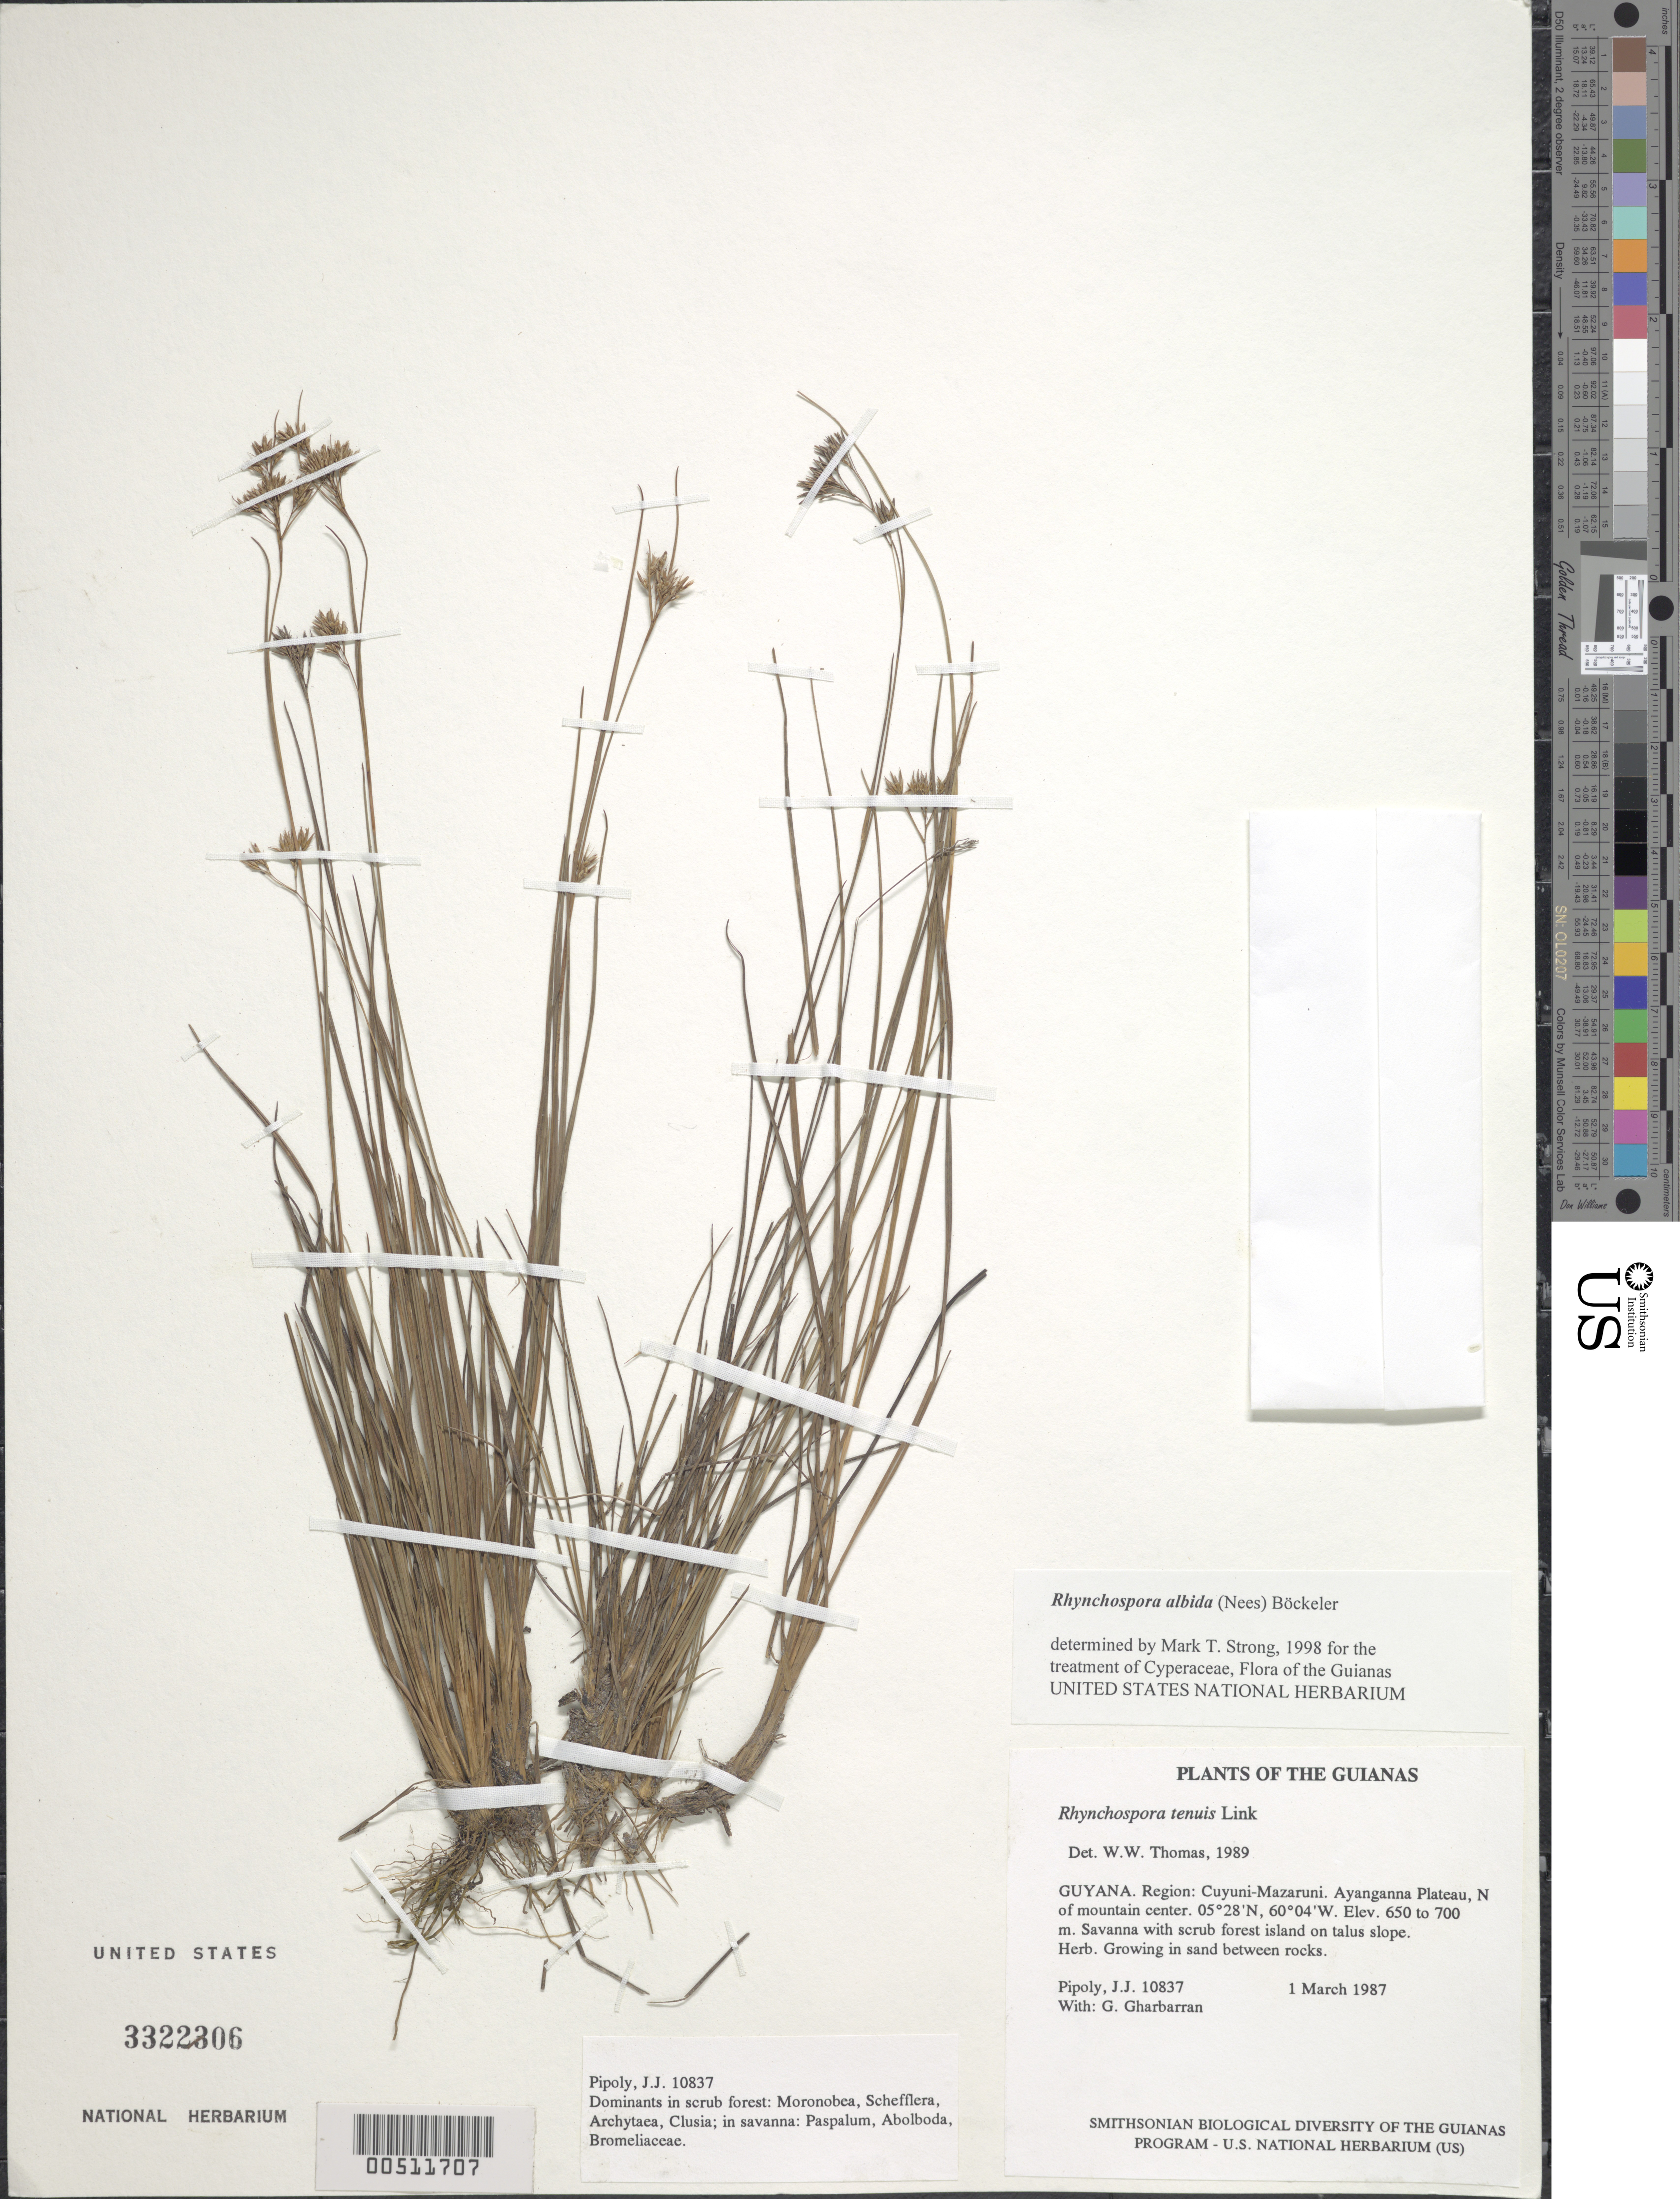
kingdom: Plantae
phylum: Tracheophyta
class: Liliopsida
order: Poales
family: Cyperaceae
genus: Rhynchospora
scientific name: Rhynchospora tenuis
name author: Link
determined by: Thomas, W. W., (NY), New York Botanical Garden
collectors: J. J. Pipoly & G. Gharbarran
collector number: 10837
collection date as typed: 1 March 1987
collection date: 1987-03-01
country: Guyana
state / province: Cuyuni-Mazaruni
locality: Ayanganna Plateau, N of mountain center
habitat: Savanna with scrub forest island on talus slope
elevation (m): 650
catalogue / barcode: US 3322306